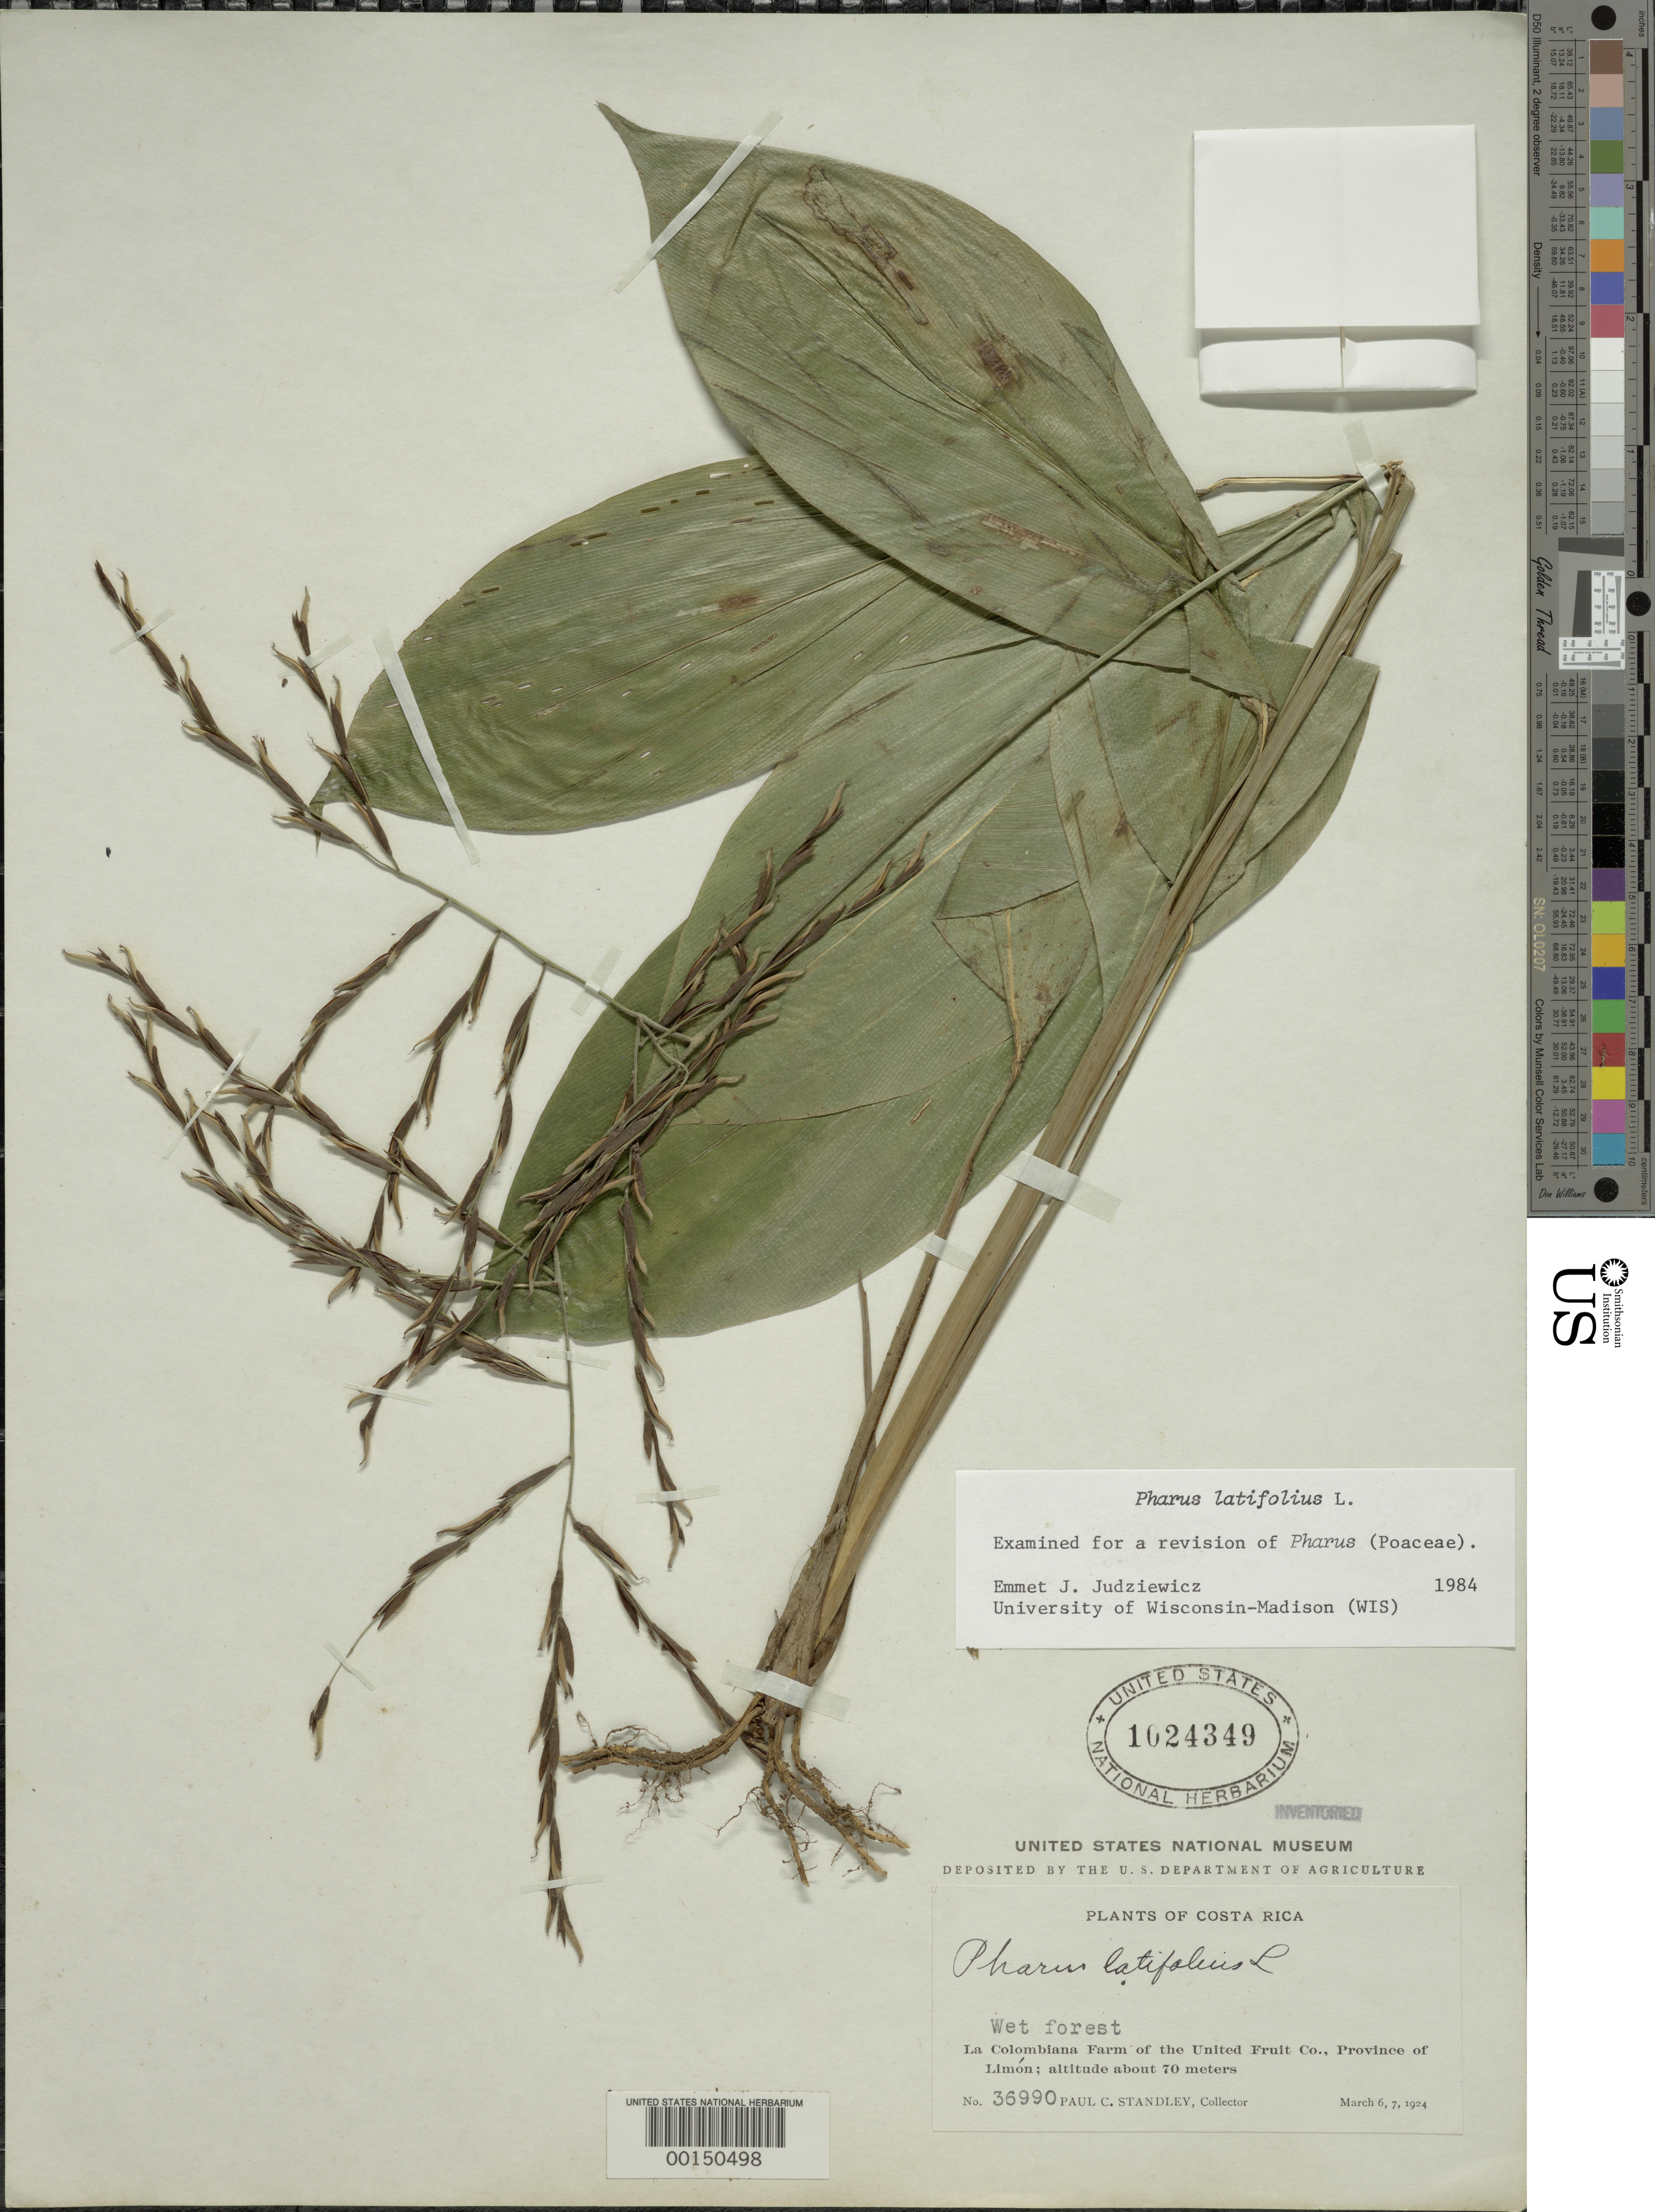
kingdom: Plantae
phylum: Tracheophyta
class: Liliopsida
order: Poales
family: Poaceae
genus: Pharus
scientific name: Pharus latifolius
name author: L.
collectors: P. C. Standley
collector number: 36990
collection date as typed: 06 Mar 1924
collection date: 1924-03-06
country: Costa Rica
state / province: Limón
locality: La colombiana farm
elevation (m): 70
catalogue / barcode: US 1024349